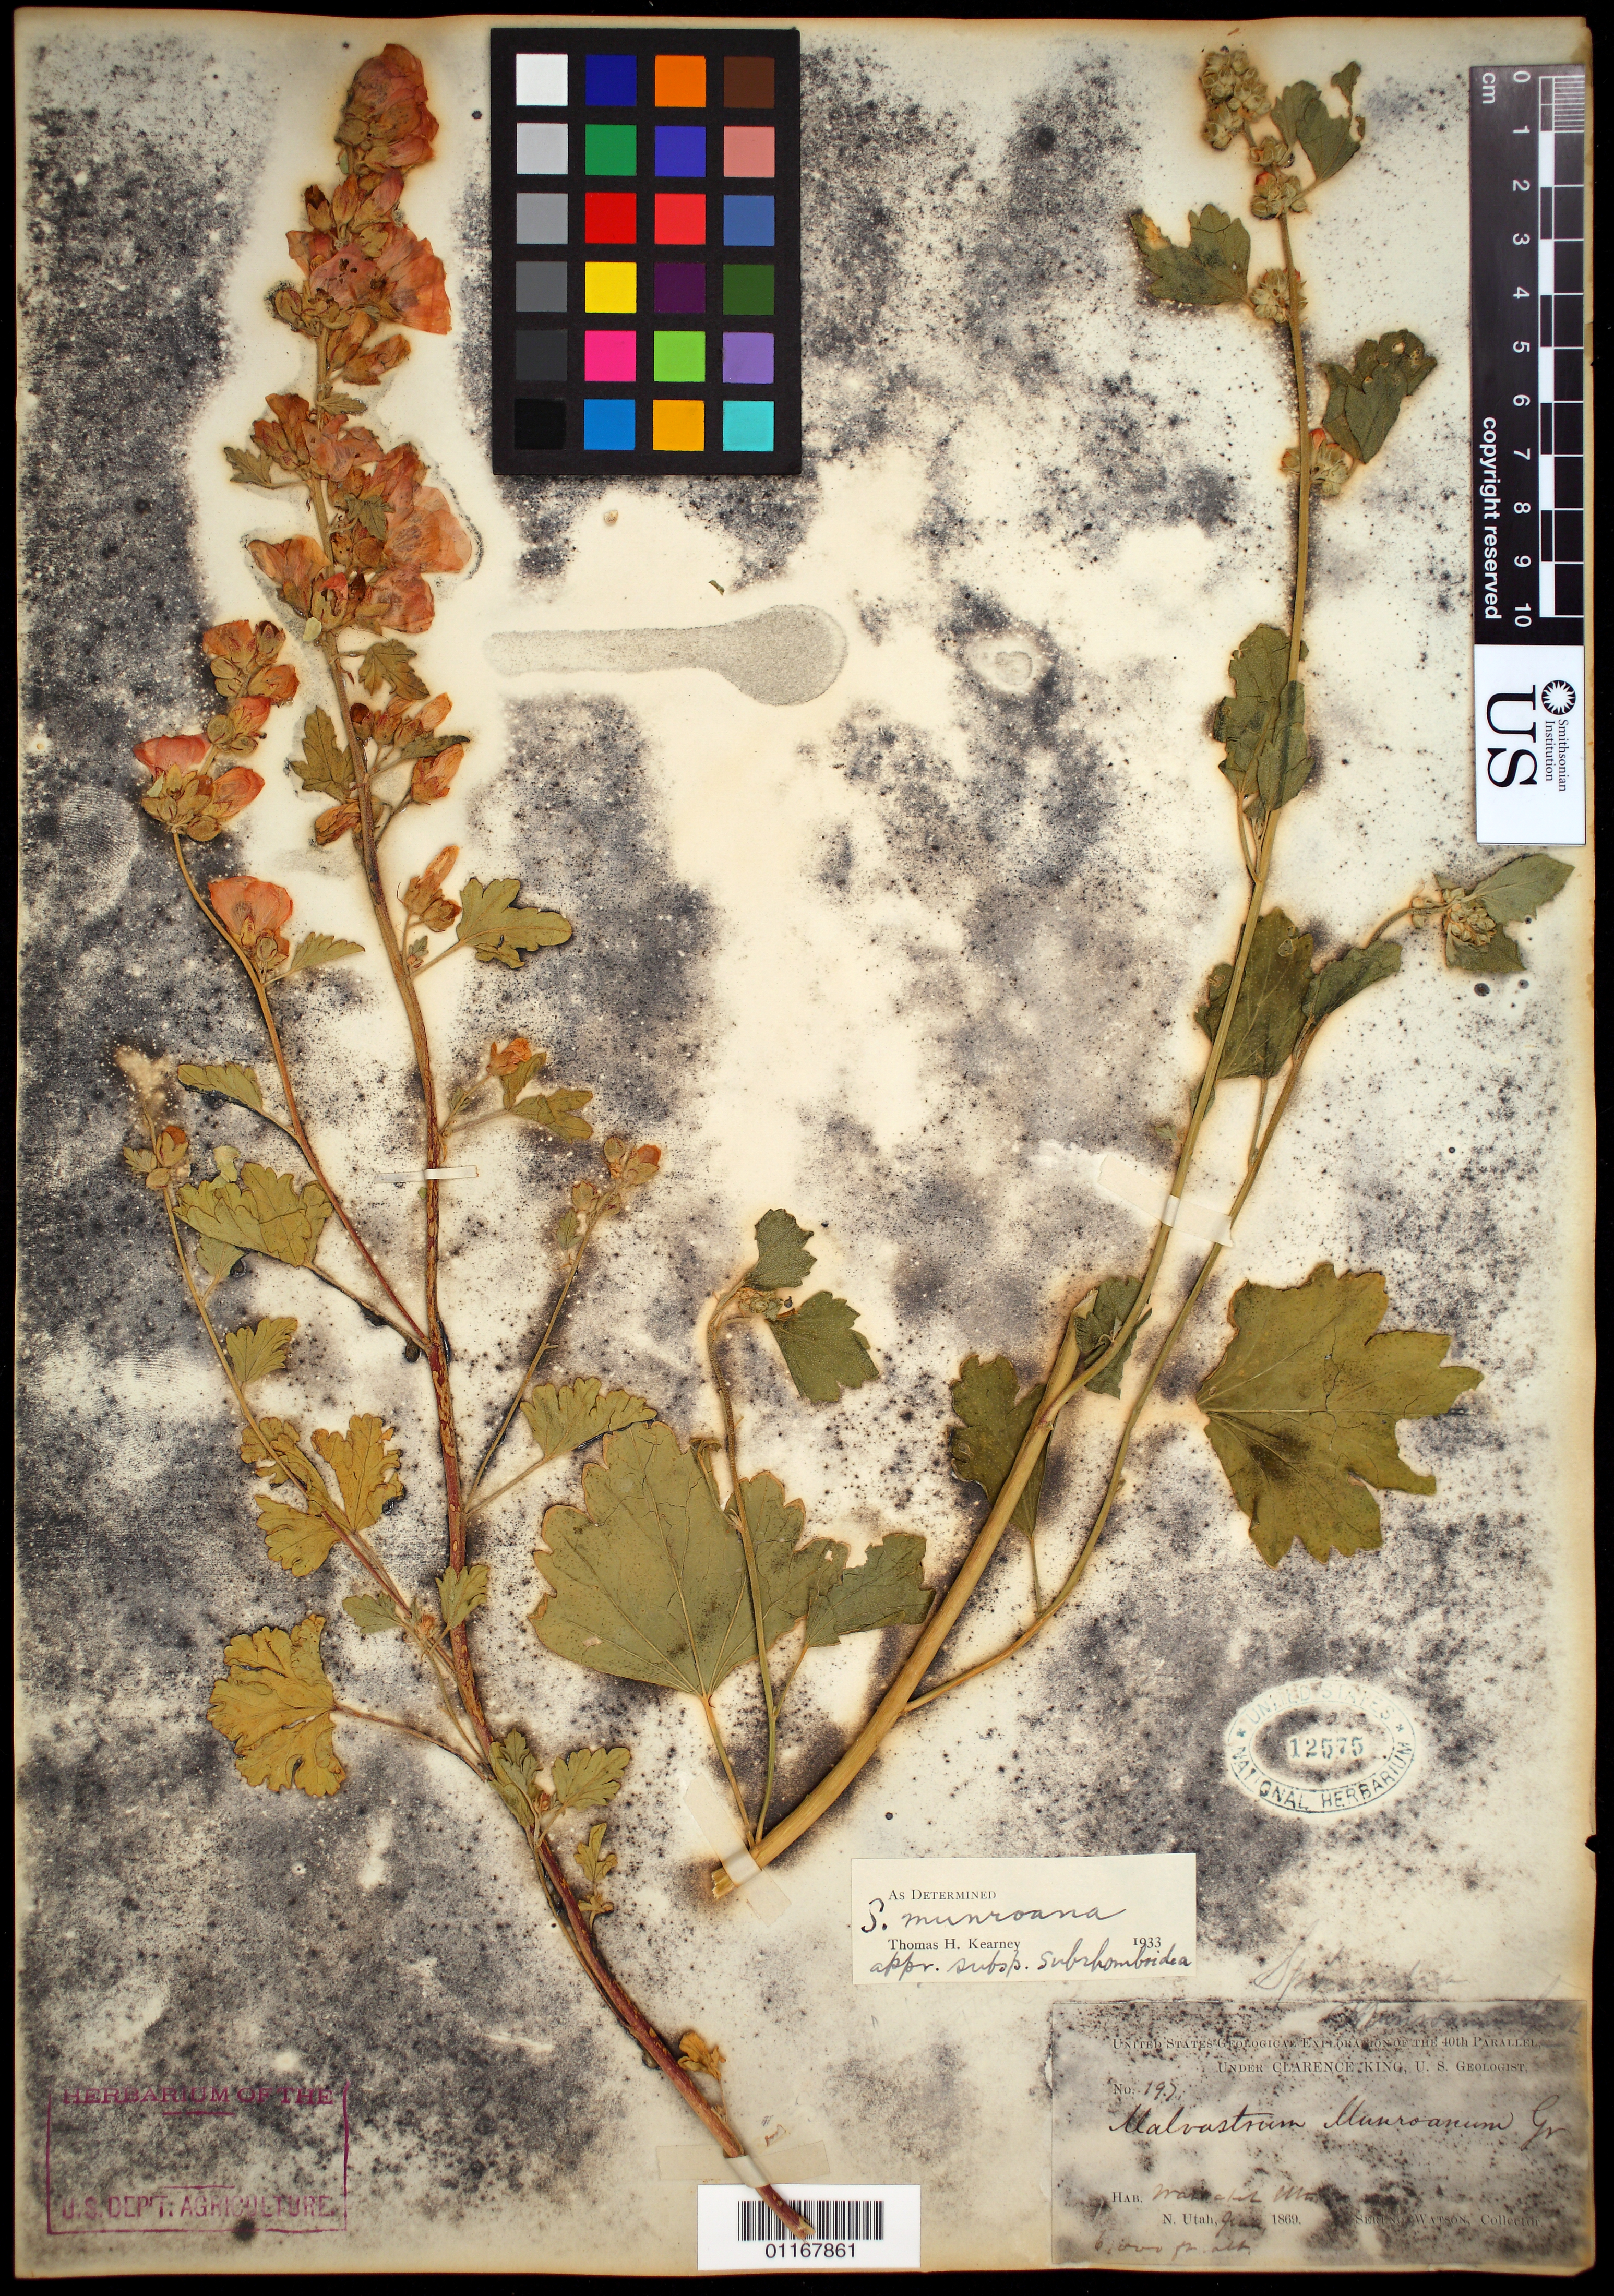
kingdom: Plantae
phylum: Tracheophyta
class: Magnoliopsida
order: Malvales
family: Malvaceae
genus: Sphaeralcea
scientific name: Sphaeralcea munroana subsp. subrhomboidea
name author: (Rydb.) Kearney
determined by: Kearney, T. H.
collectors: S. Watson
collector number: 197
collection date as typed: Jun 1869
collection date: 1869-06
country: United States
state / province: Utah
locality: Wahsatch Mts., N. Utah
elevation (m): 1829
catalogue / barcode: US 12575